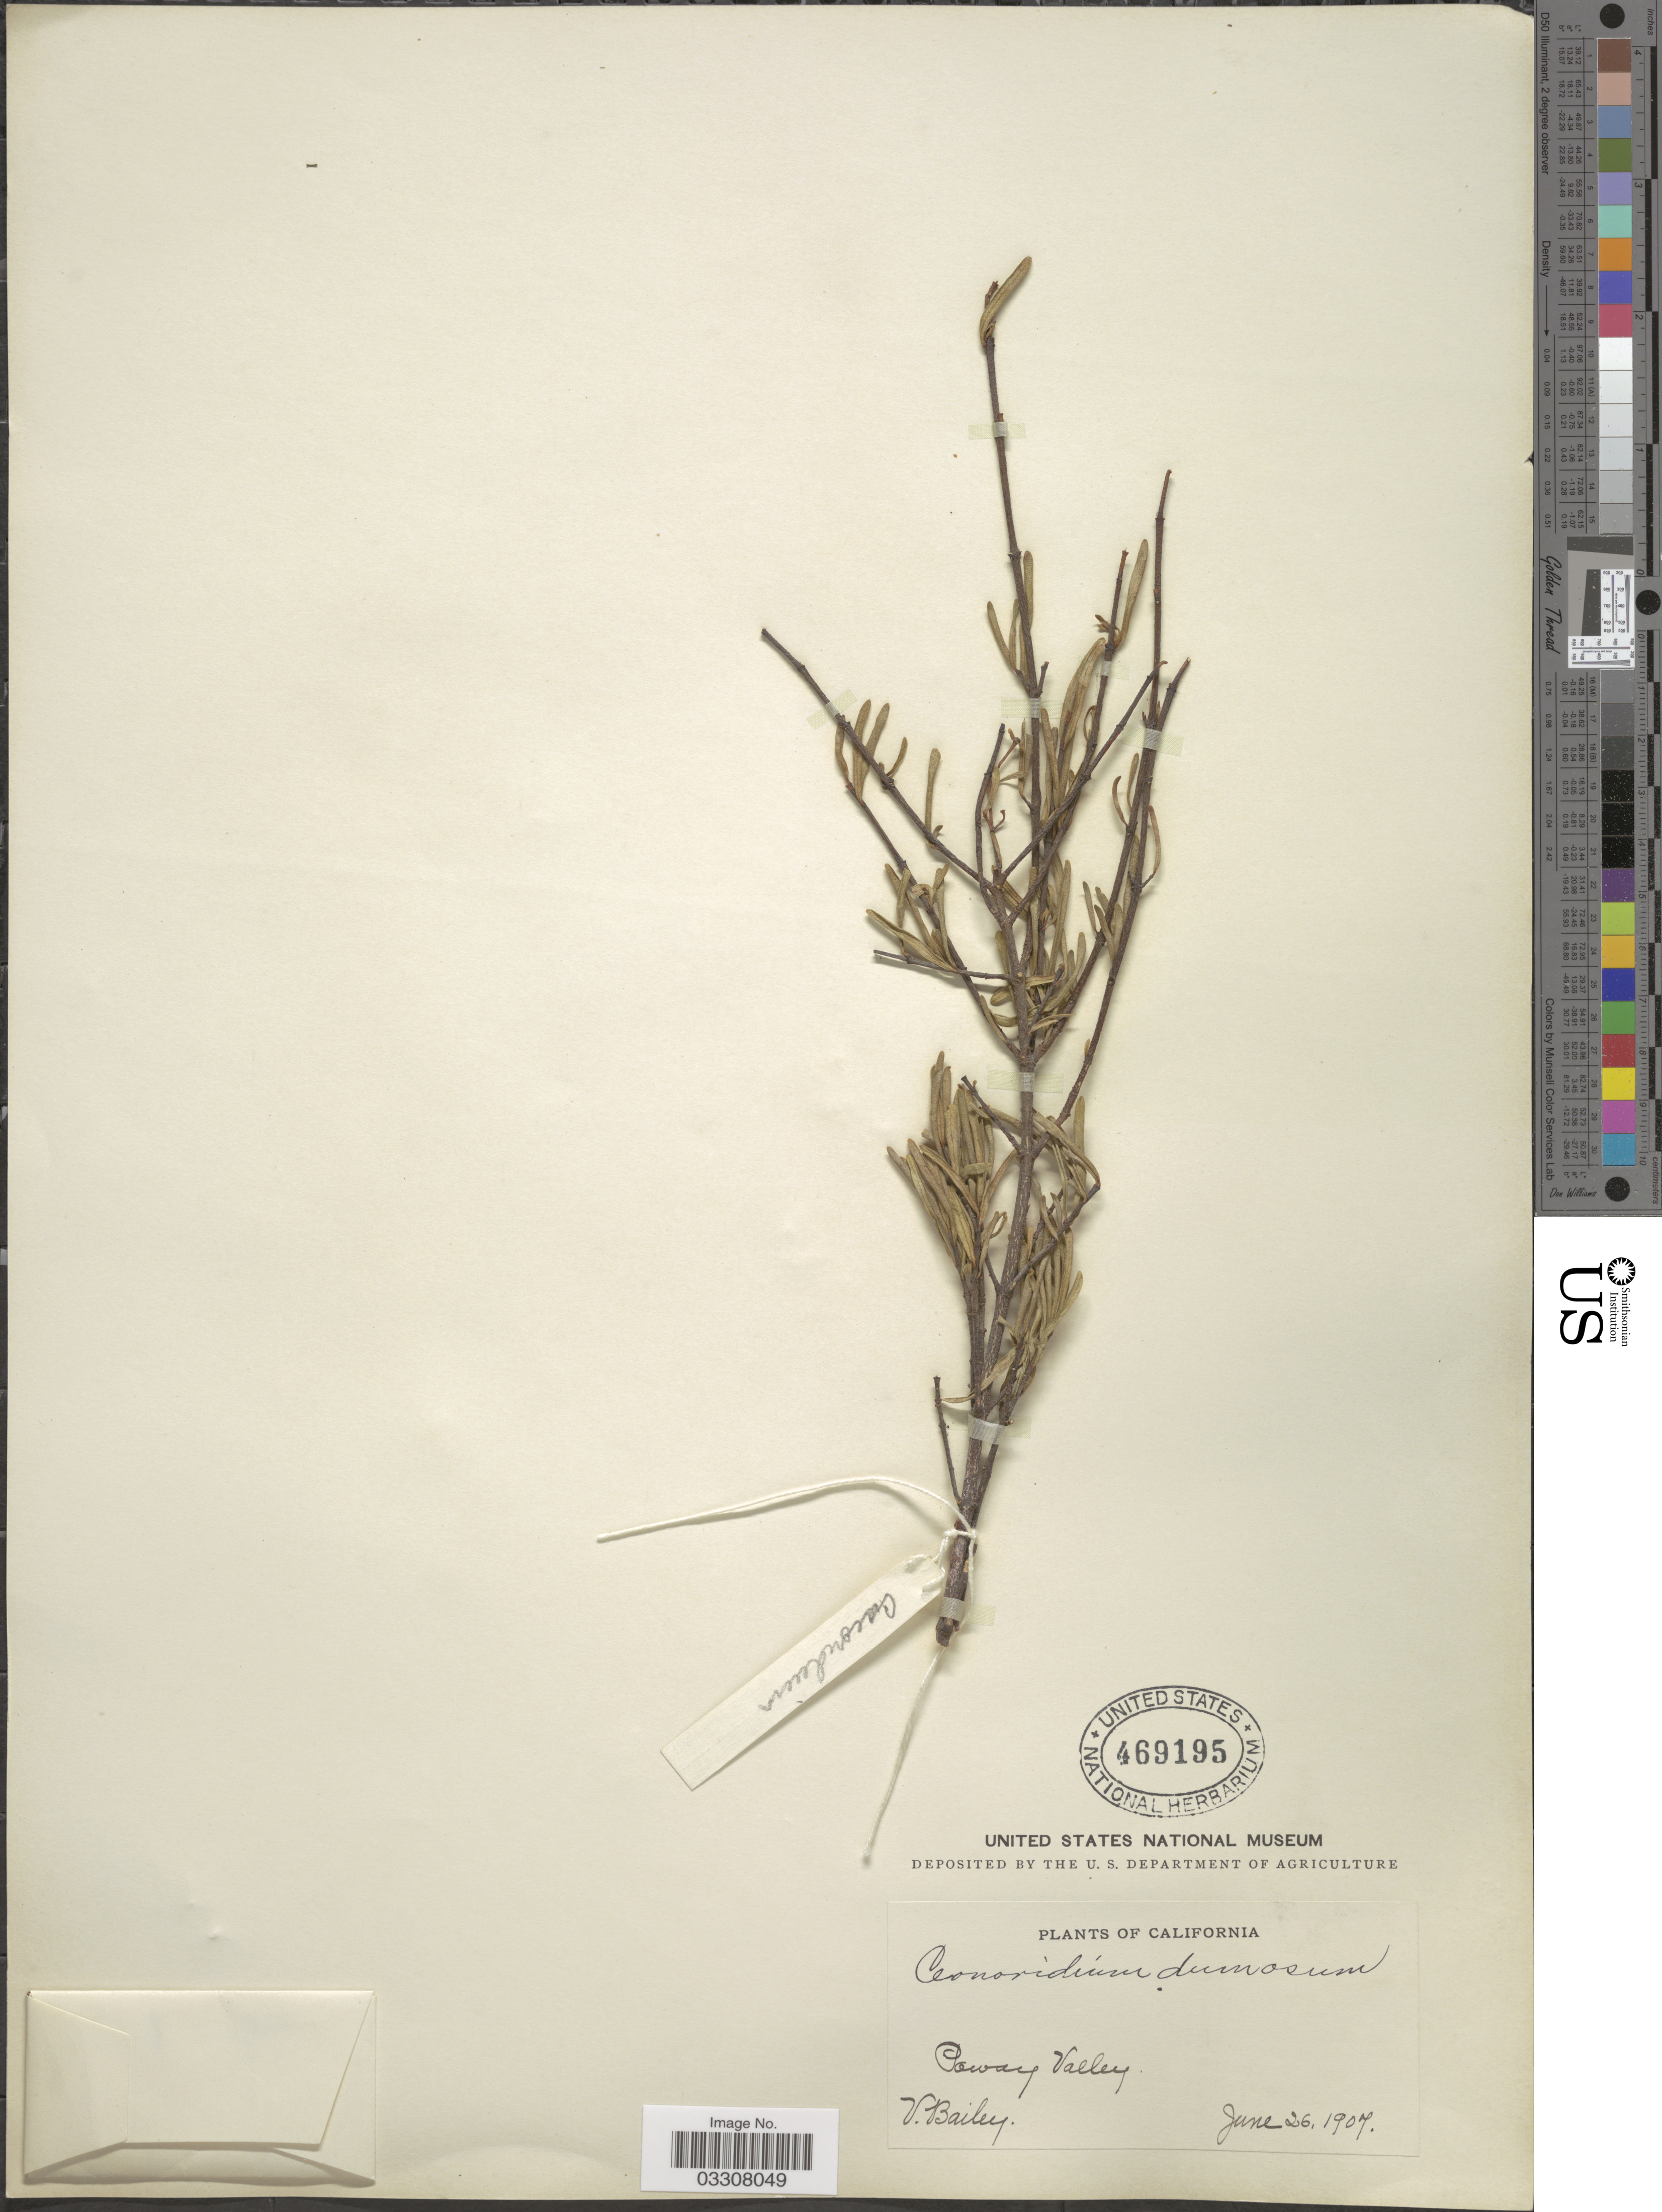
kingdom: Plantae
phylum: Tracheophyta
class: Magnoliopsida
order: Sapindales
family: Rutaceae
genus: Cneoridium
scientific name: Cneoridium dumosum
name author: (Nutt. ex Torr. & A. Gray) Hook. f. ex Baill.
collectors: V. L. Bailey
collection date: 1907-06-26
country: United States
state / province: California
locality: Poway Valley.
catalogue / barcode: US 469195